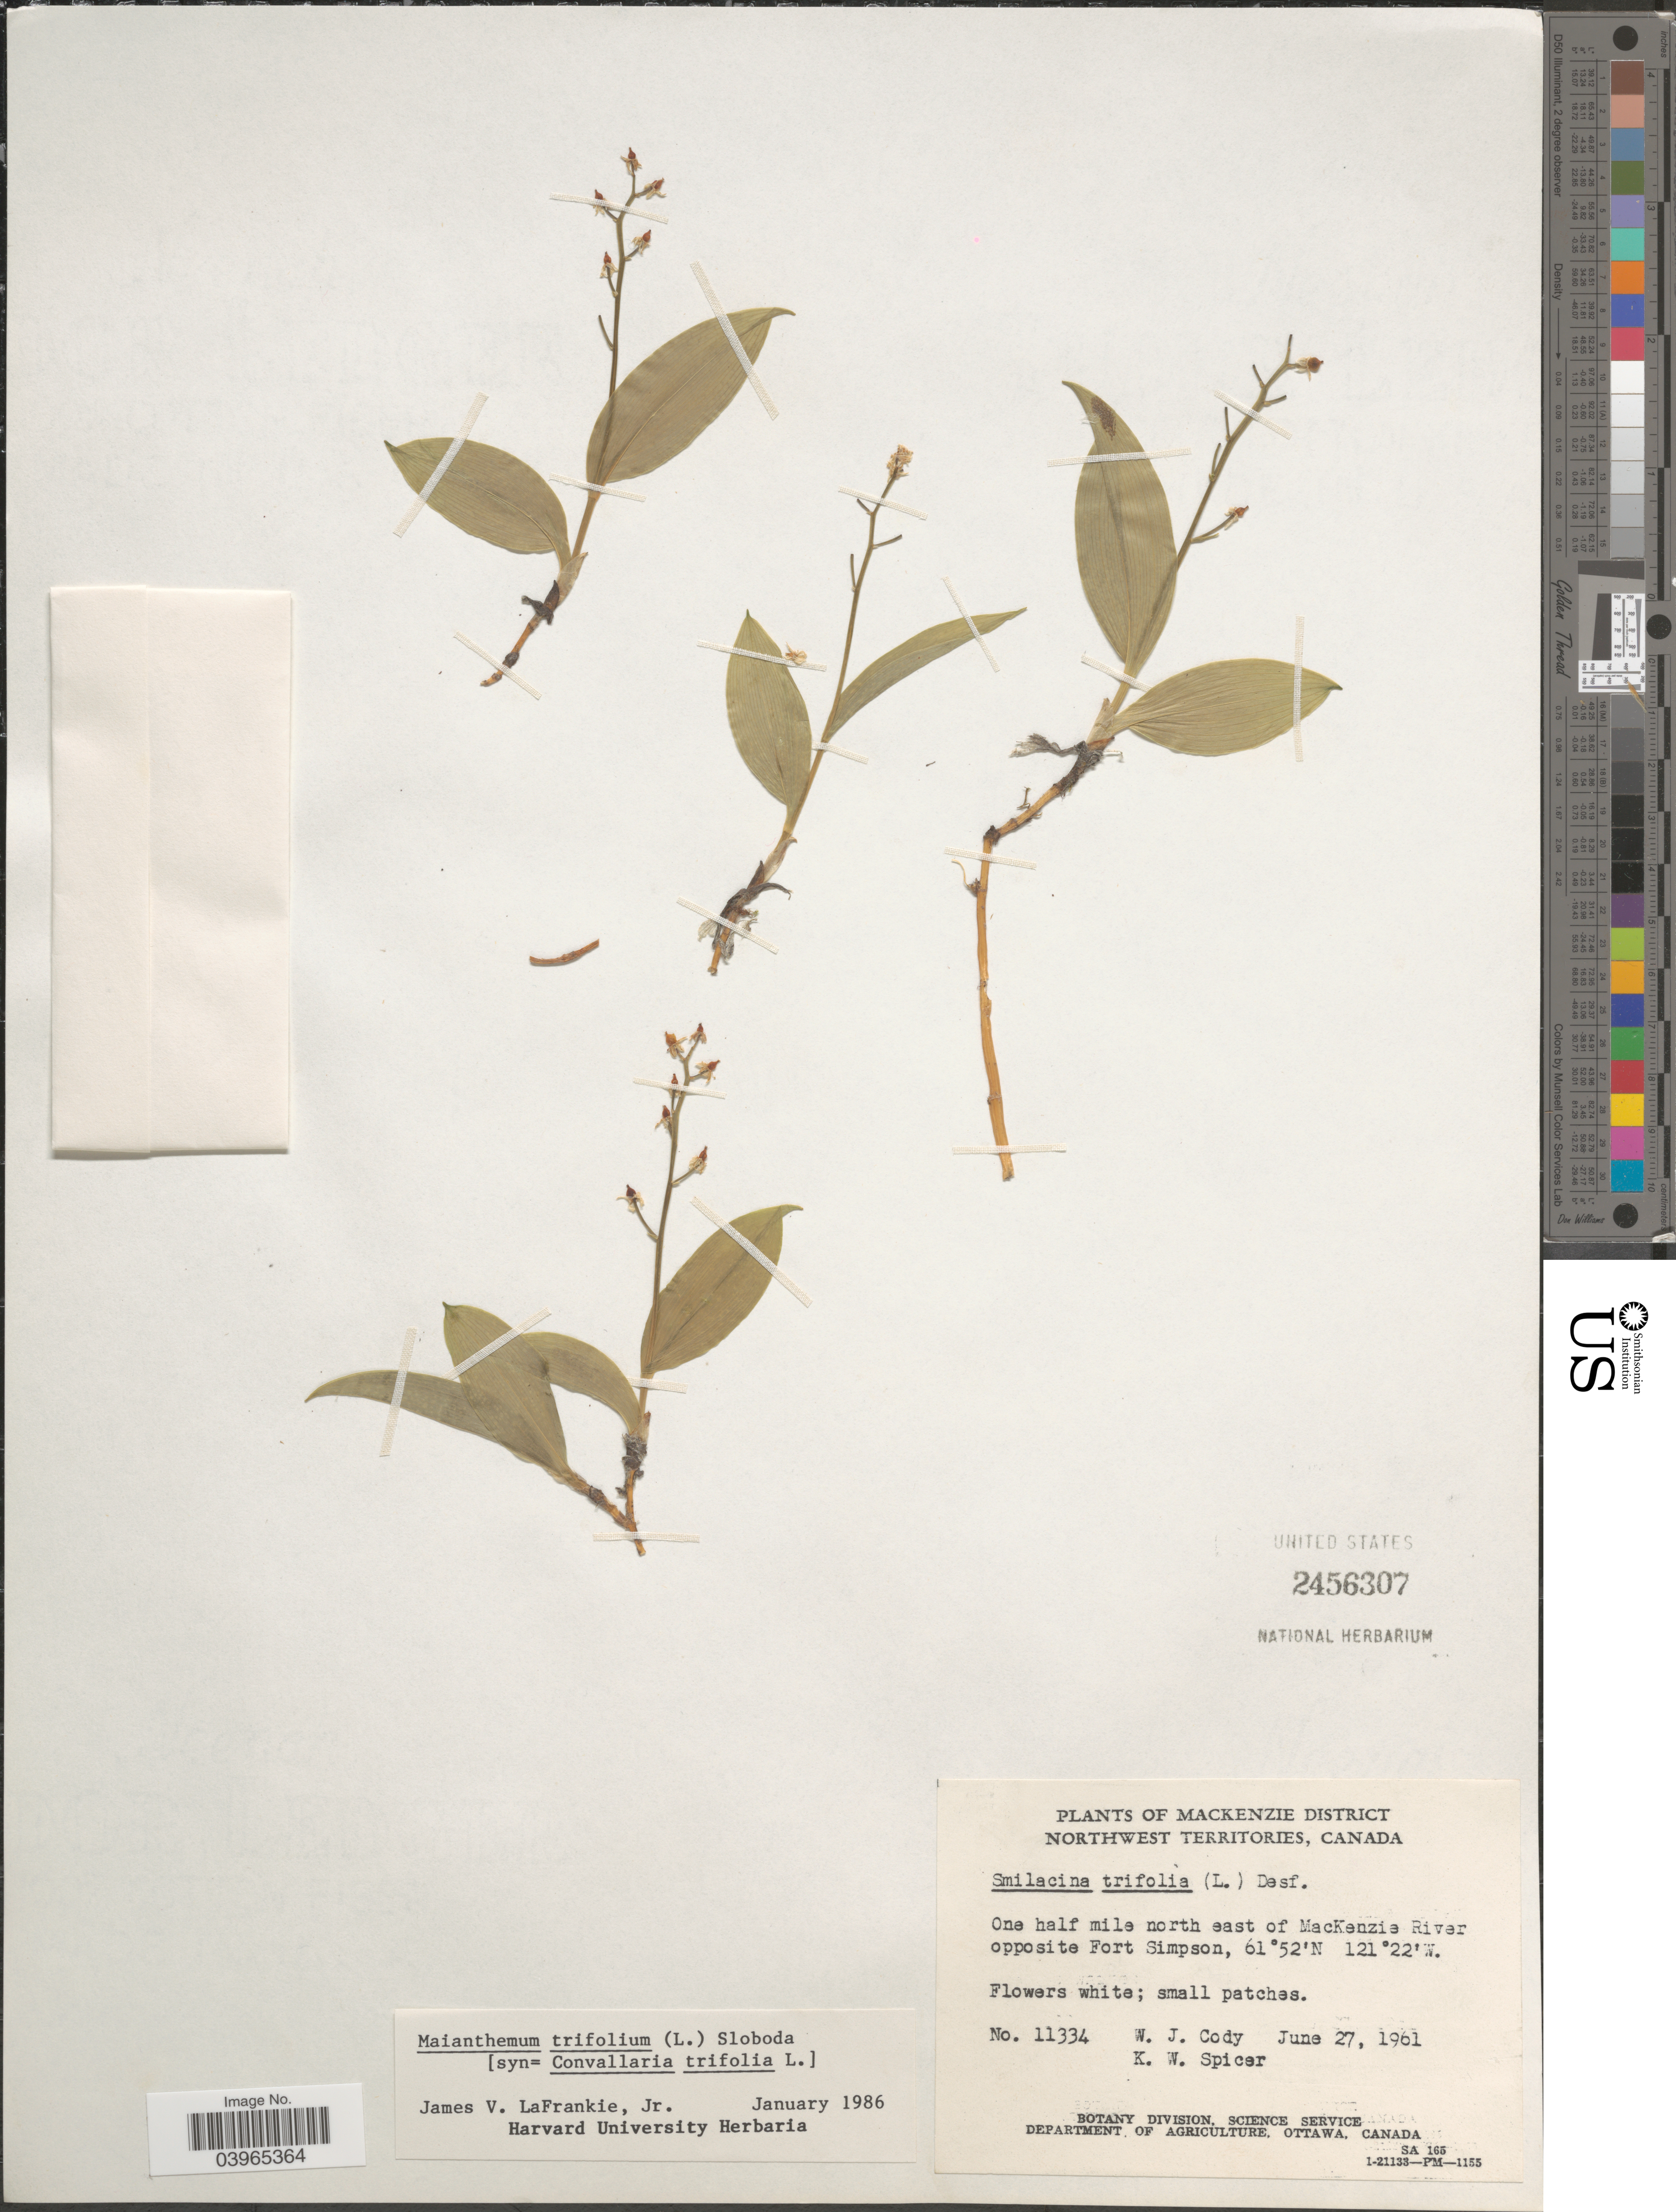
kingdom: Plantae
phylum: Tracheophyta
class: Liliopsida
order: Asparagales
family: Asparagaceae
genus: Maianthemum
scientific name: Maianthemum trifolium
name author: (L.) Sloboda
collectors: W. Cody & K. Spicer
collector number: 11334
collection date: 1961-06-27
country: Canada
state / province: Northwest Territories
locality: Mackenzie District. One half mile north east of Mackenzie River opposite Fort Simpson.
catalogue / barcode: US 2456307